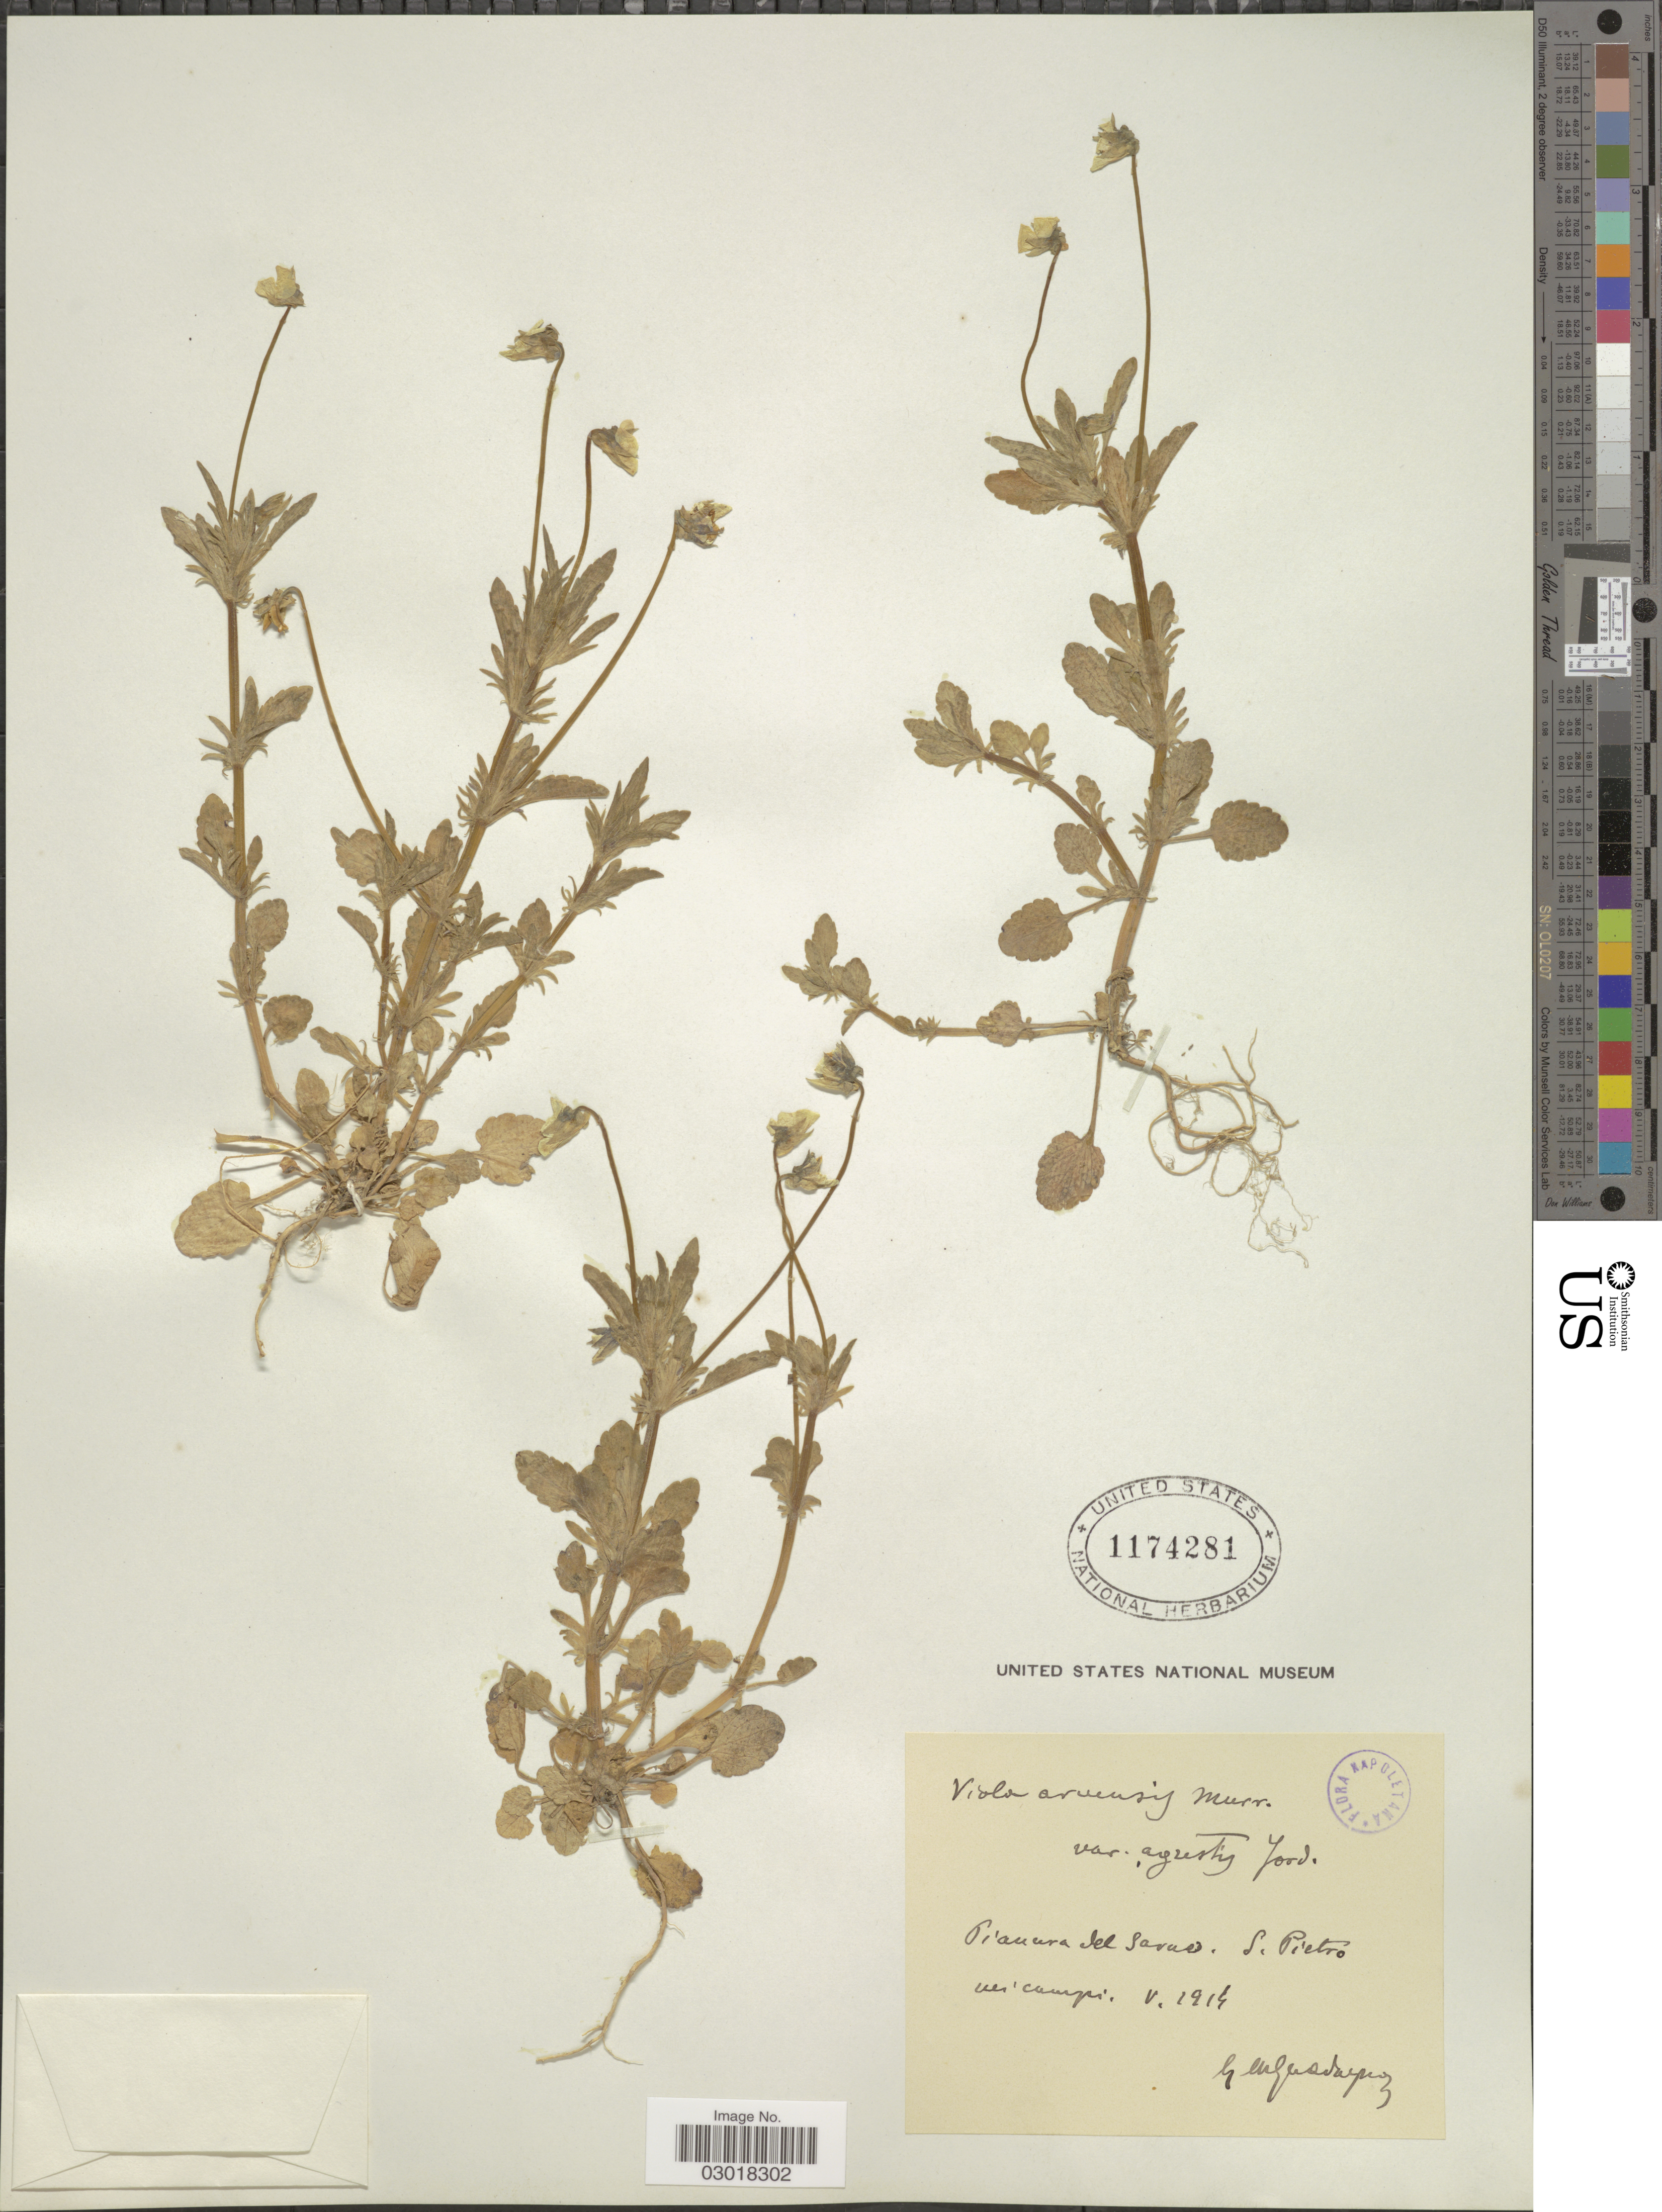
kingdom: Plantae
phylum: Tracheophyta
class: Magnoliopsida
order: Malpighiales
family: Violaceae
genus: Viola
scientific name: Viola arvensis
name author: Murray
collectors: G. Englasapero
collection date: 1914-05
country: Italy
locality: Pianura del Sarao. S. Pietro bei campi. [interpreted]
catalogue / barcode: US 1174281